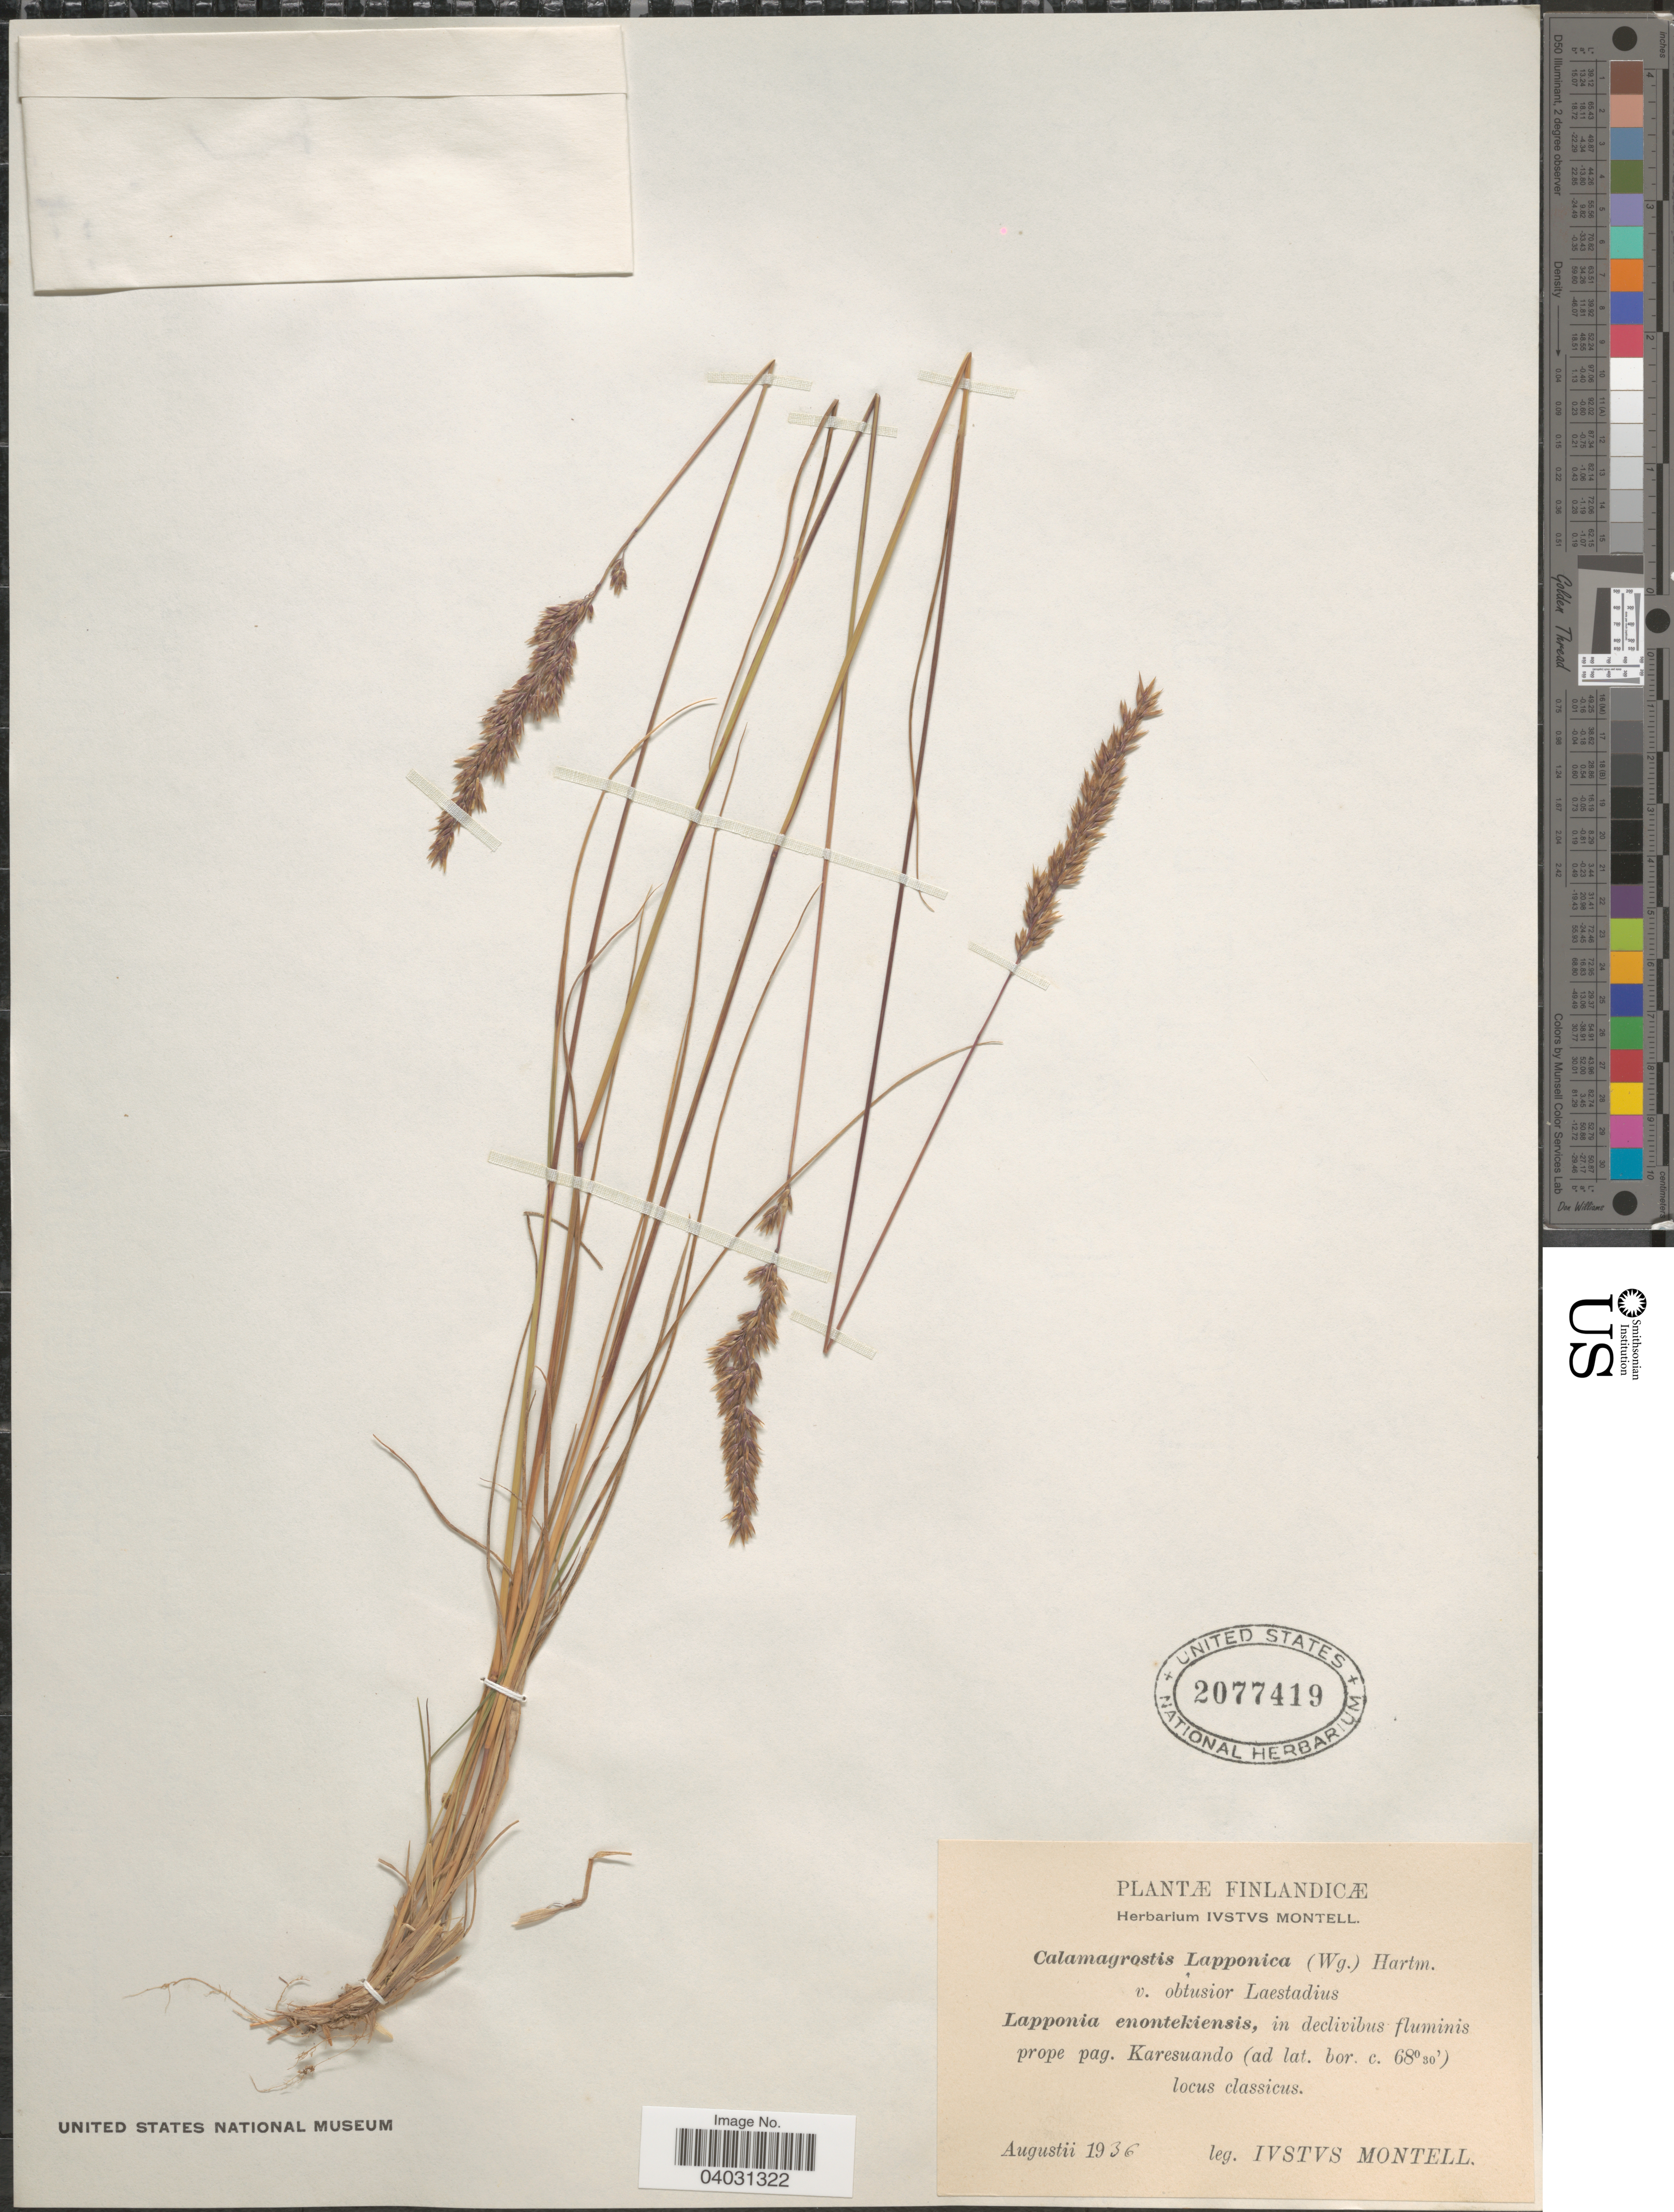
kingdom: Plantae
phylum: Tracheophyta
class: Liliopsida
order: Poales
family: Poaceae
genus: Calamagrostis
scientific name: Calamagrostis lapponica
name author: (Wahlenb.) Hartm.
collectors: I. Montell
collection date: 1936-08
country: Finland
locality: Finlandicæ. Lapponia enontekiensis, in declivibus fluminis prope pag. Karesuando locus classicus.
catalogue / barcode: US 2077419